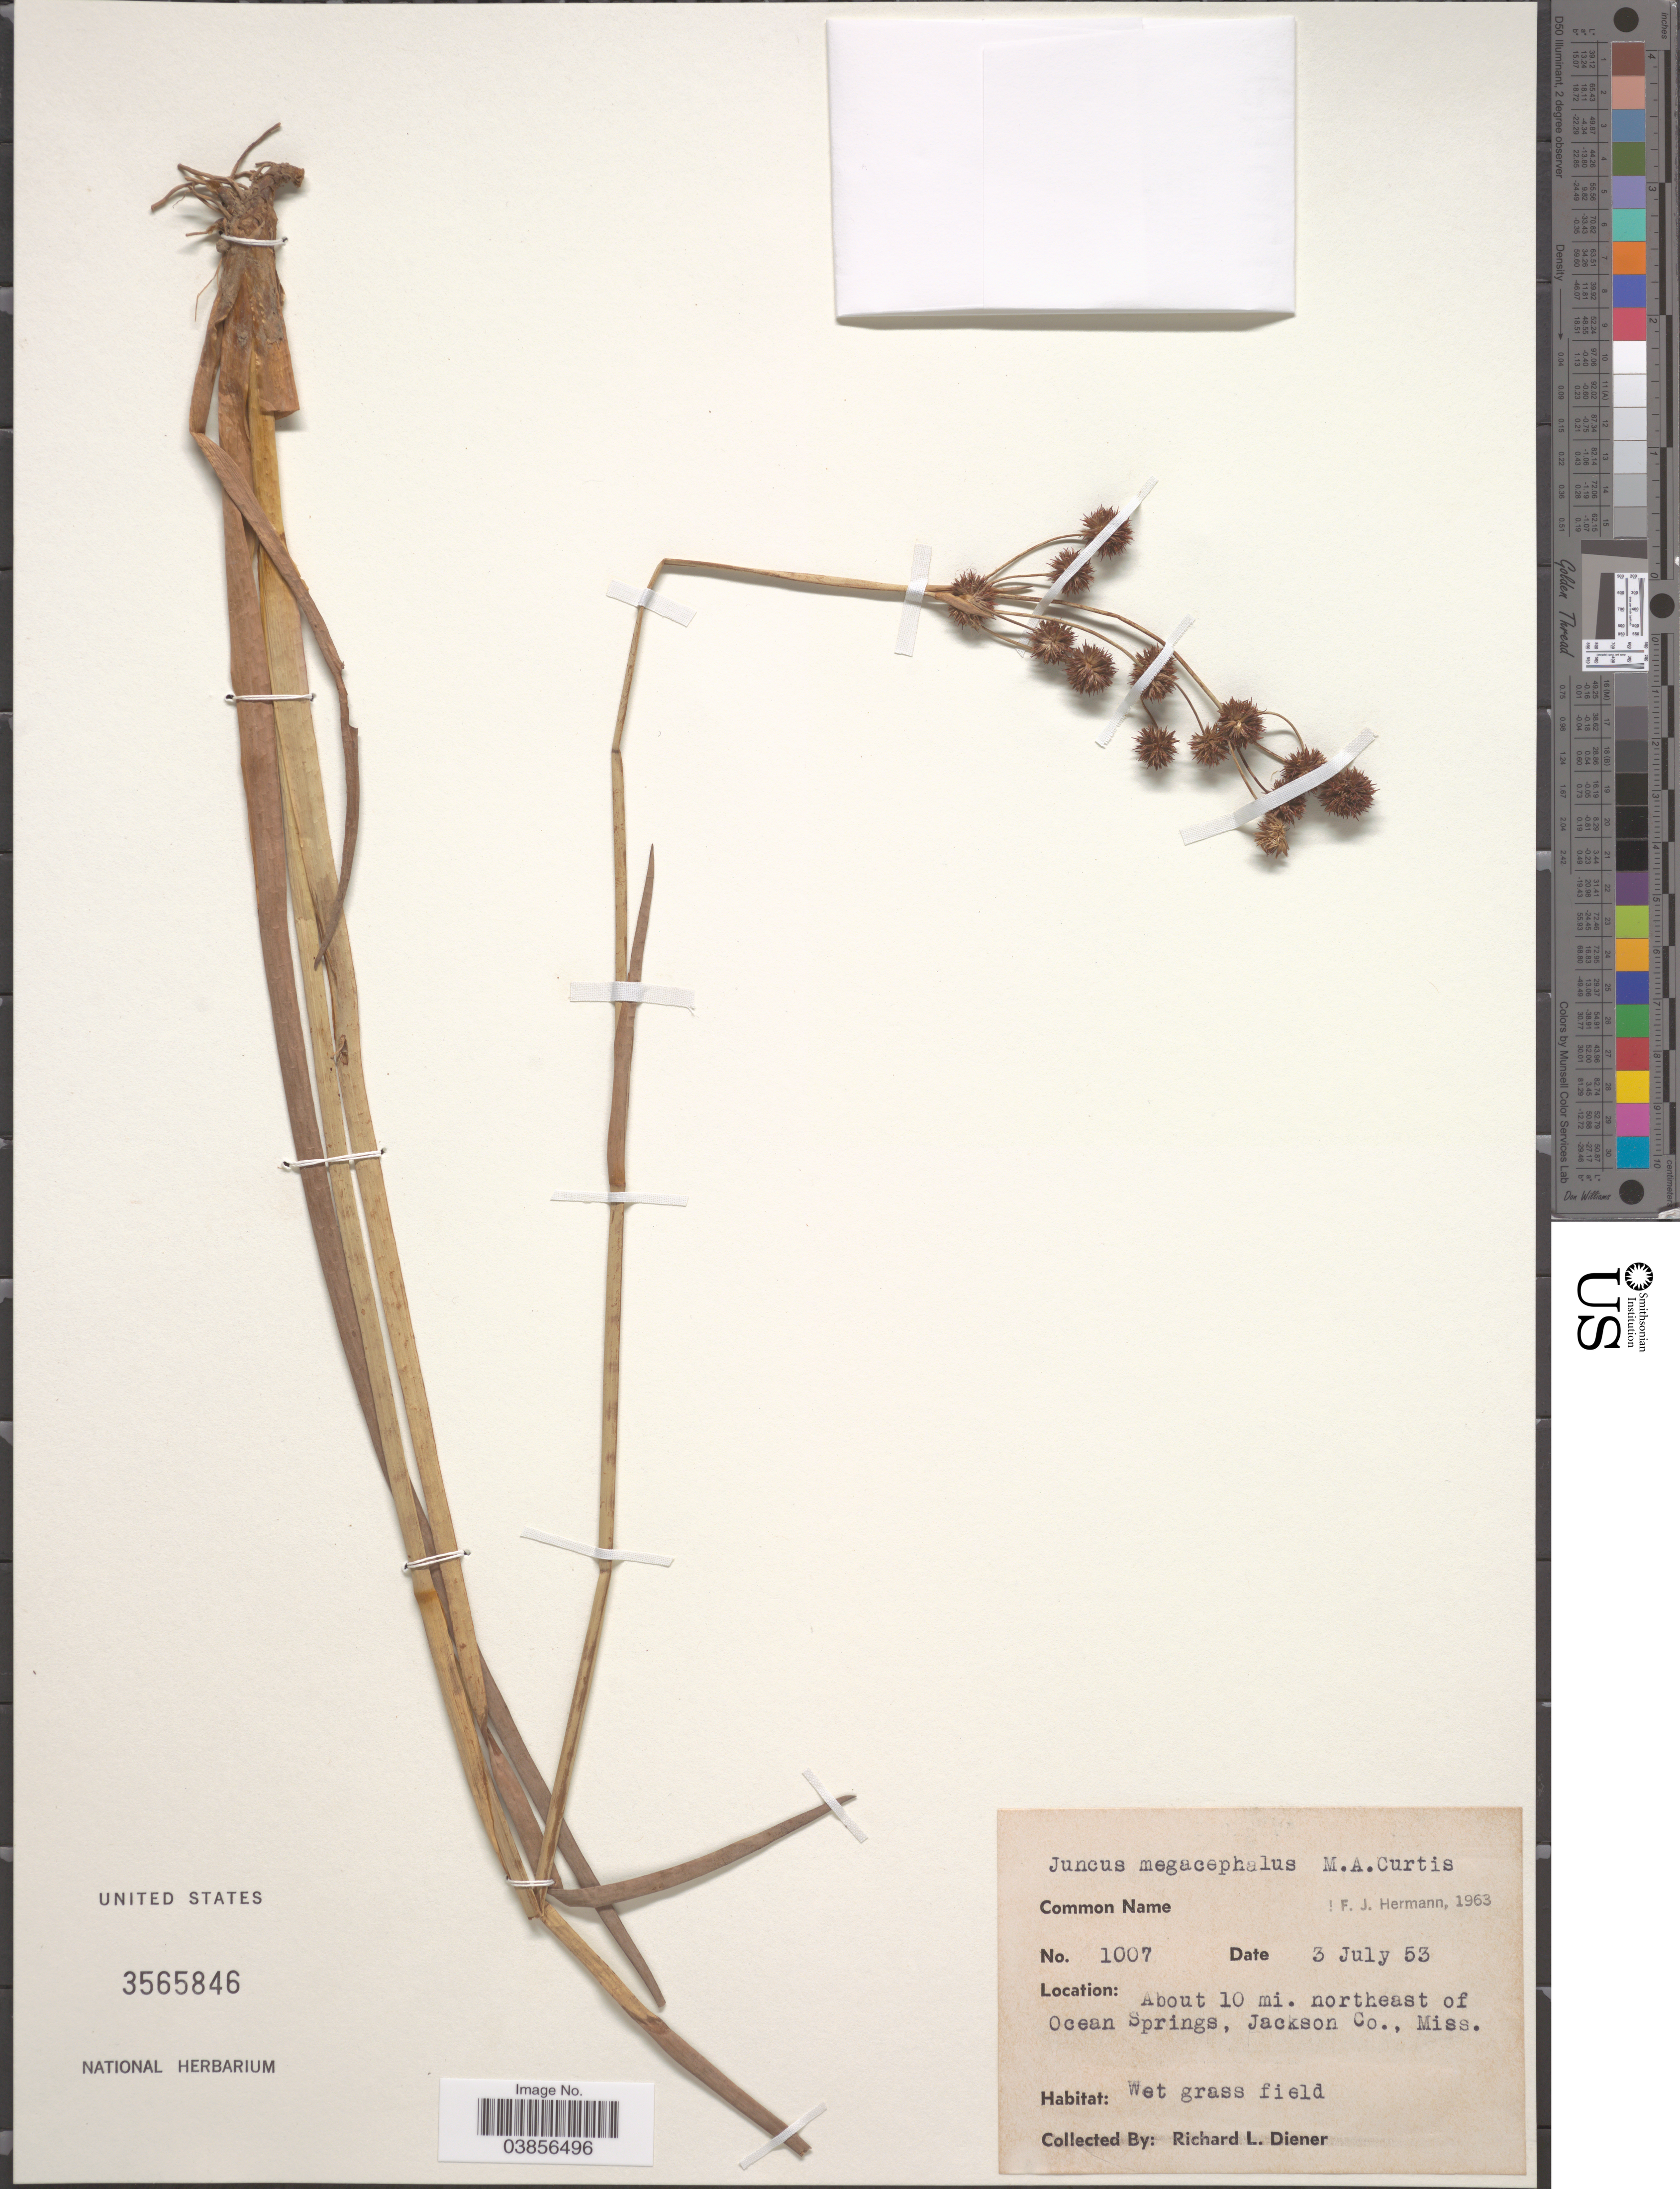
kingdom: Plantae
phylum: Tracheophyta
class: Liliopsida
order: Poales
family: Juncaceae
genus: Juncus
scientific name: Juncus polycephalus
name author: Michx.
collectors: R. Diener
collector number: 1007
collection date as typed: Transcribed d/m/y: 3/7/53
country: United States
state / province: Mississippi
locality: About 10 mi. northeast of Ocean Springs, Jackson Co.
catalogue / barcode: US 3565846